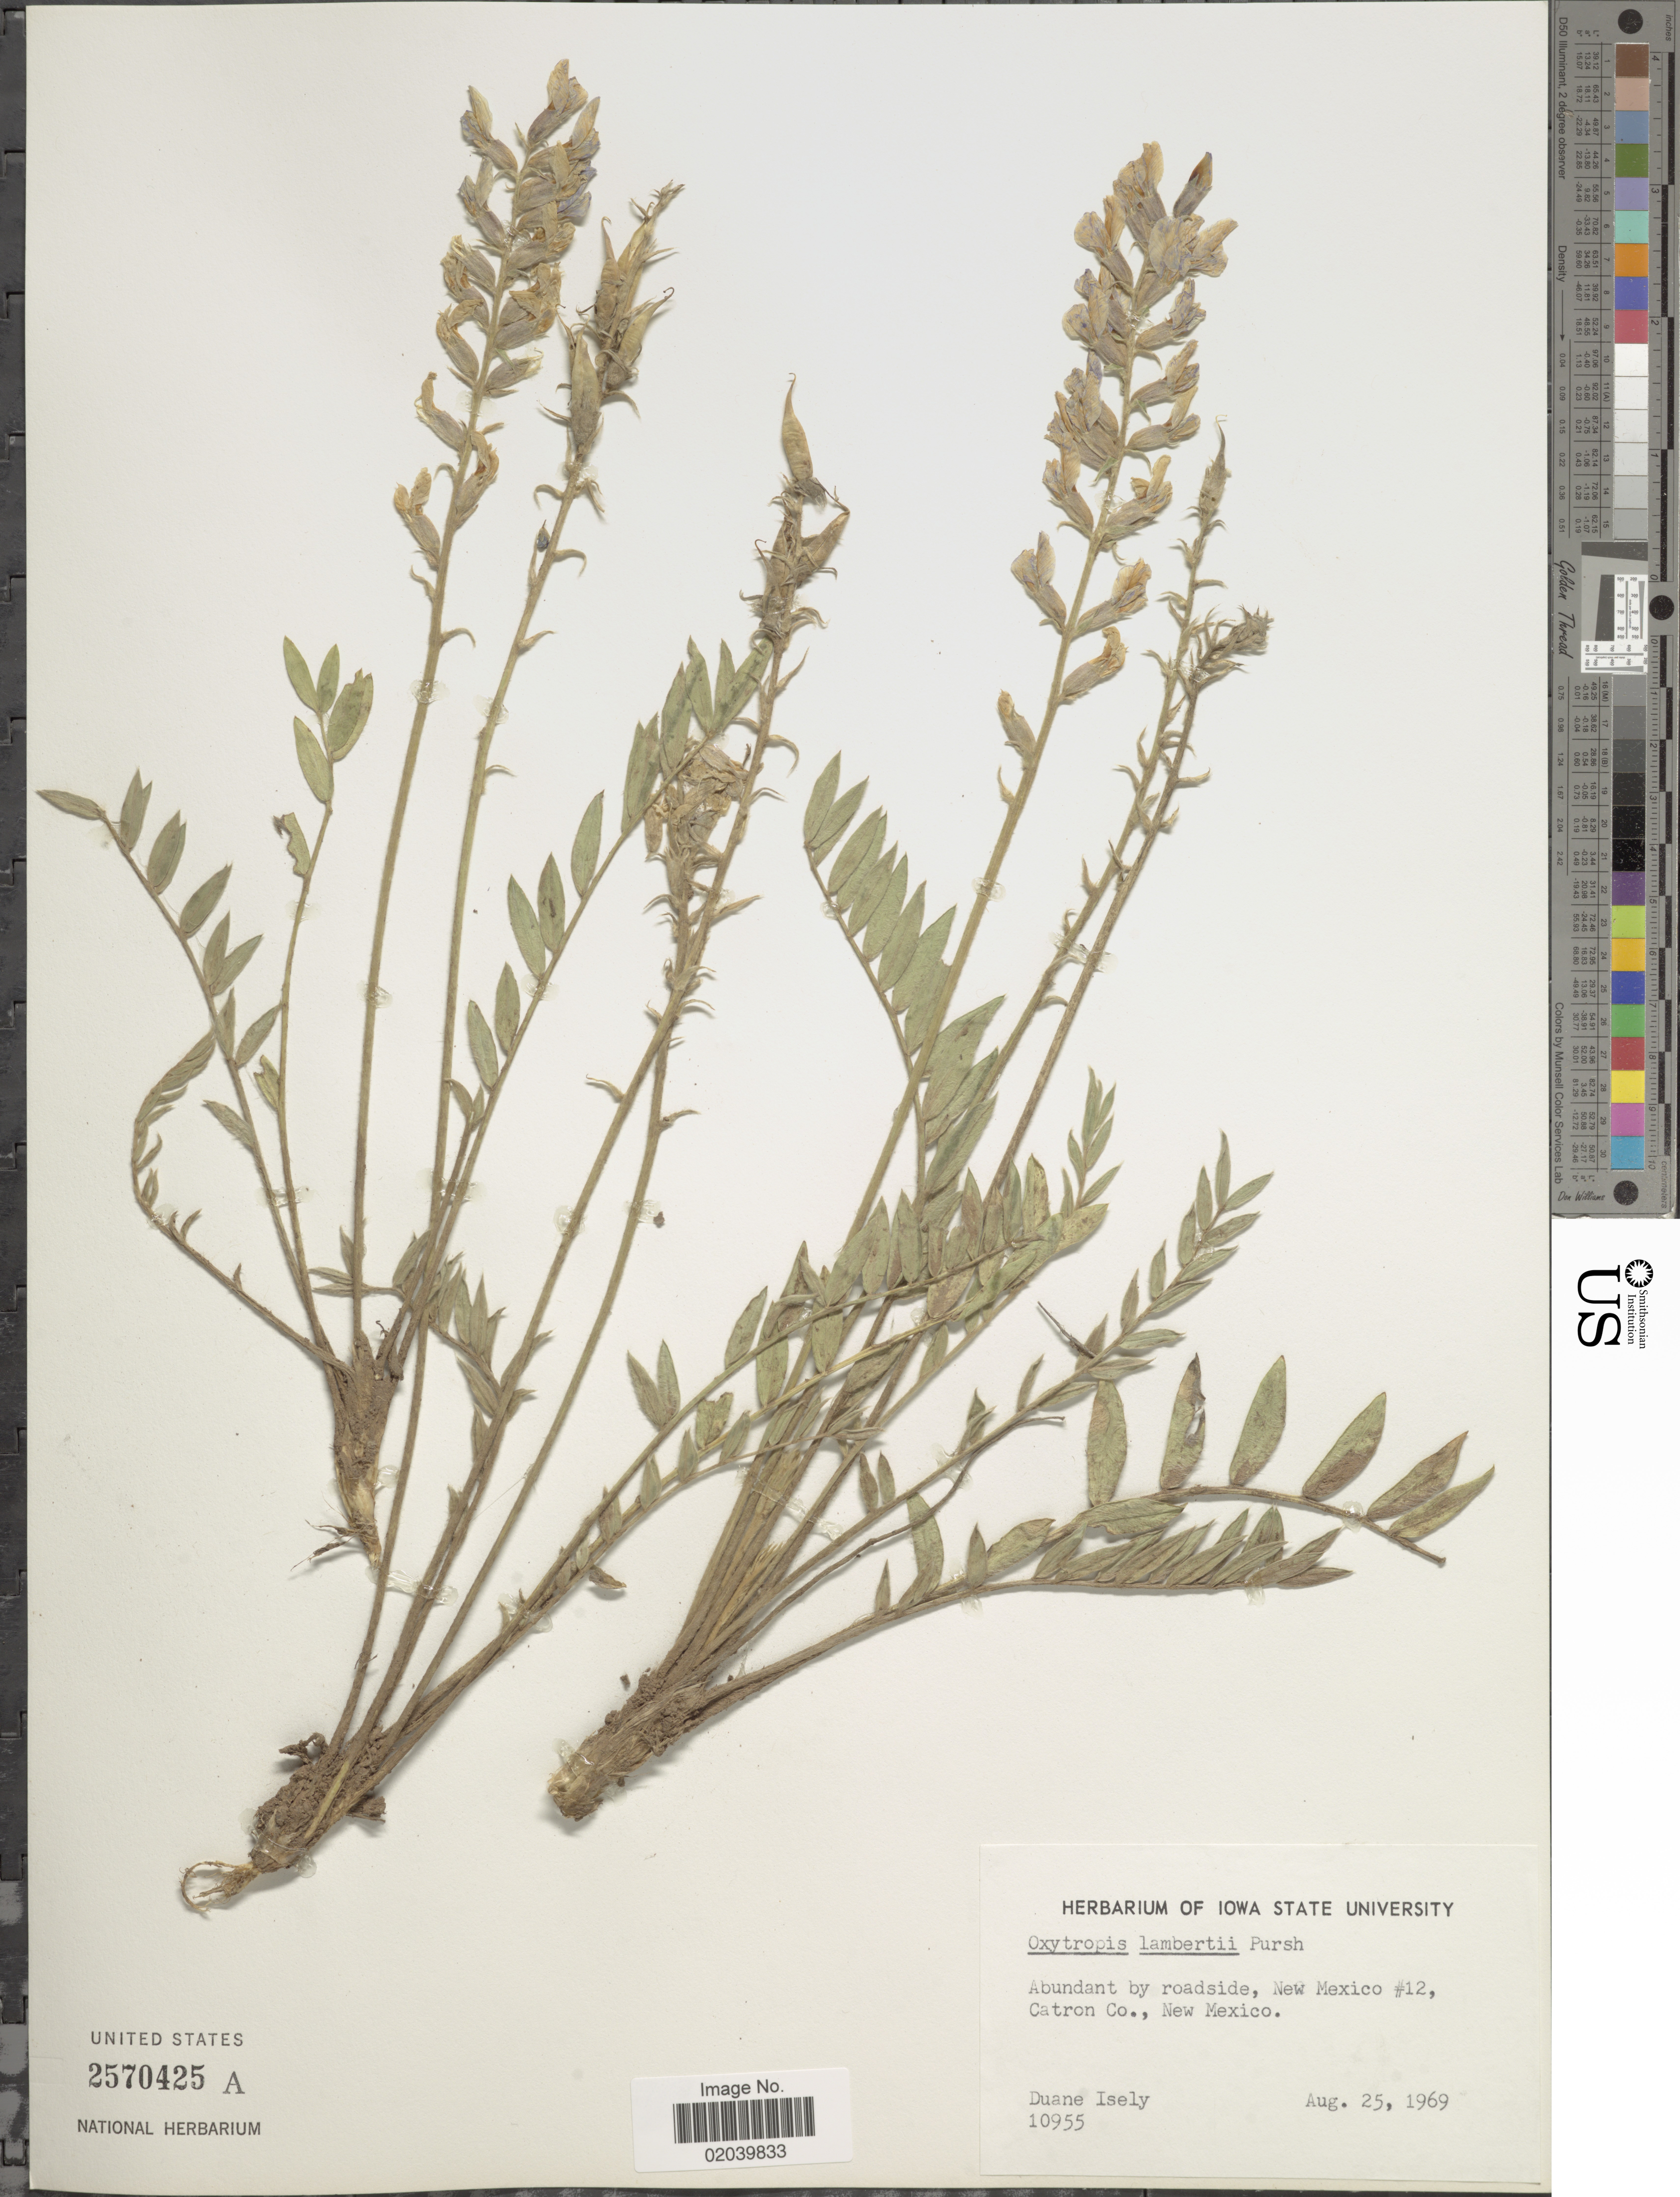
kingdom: Plantae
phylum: Tracheophyta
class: Magnoliopsida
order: Fabales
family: Fabaceae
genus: Oxytropis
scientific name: Oxytropis lambertii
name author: Pursh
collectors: D. Isely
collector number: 10955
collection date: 1969-08-25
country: United States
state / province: New Mexico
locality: Abundant by roadside, New Mexico #12, Catron Co., New Mexico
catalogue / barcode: US 2570425A